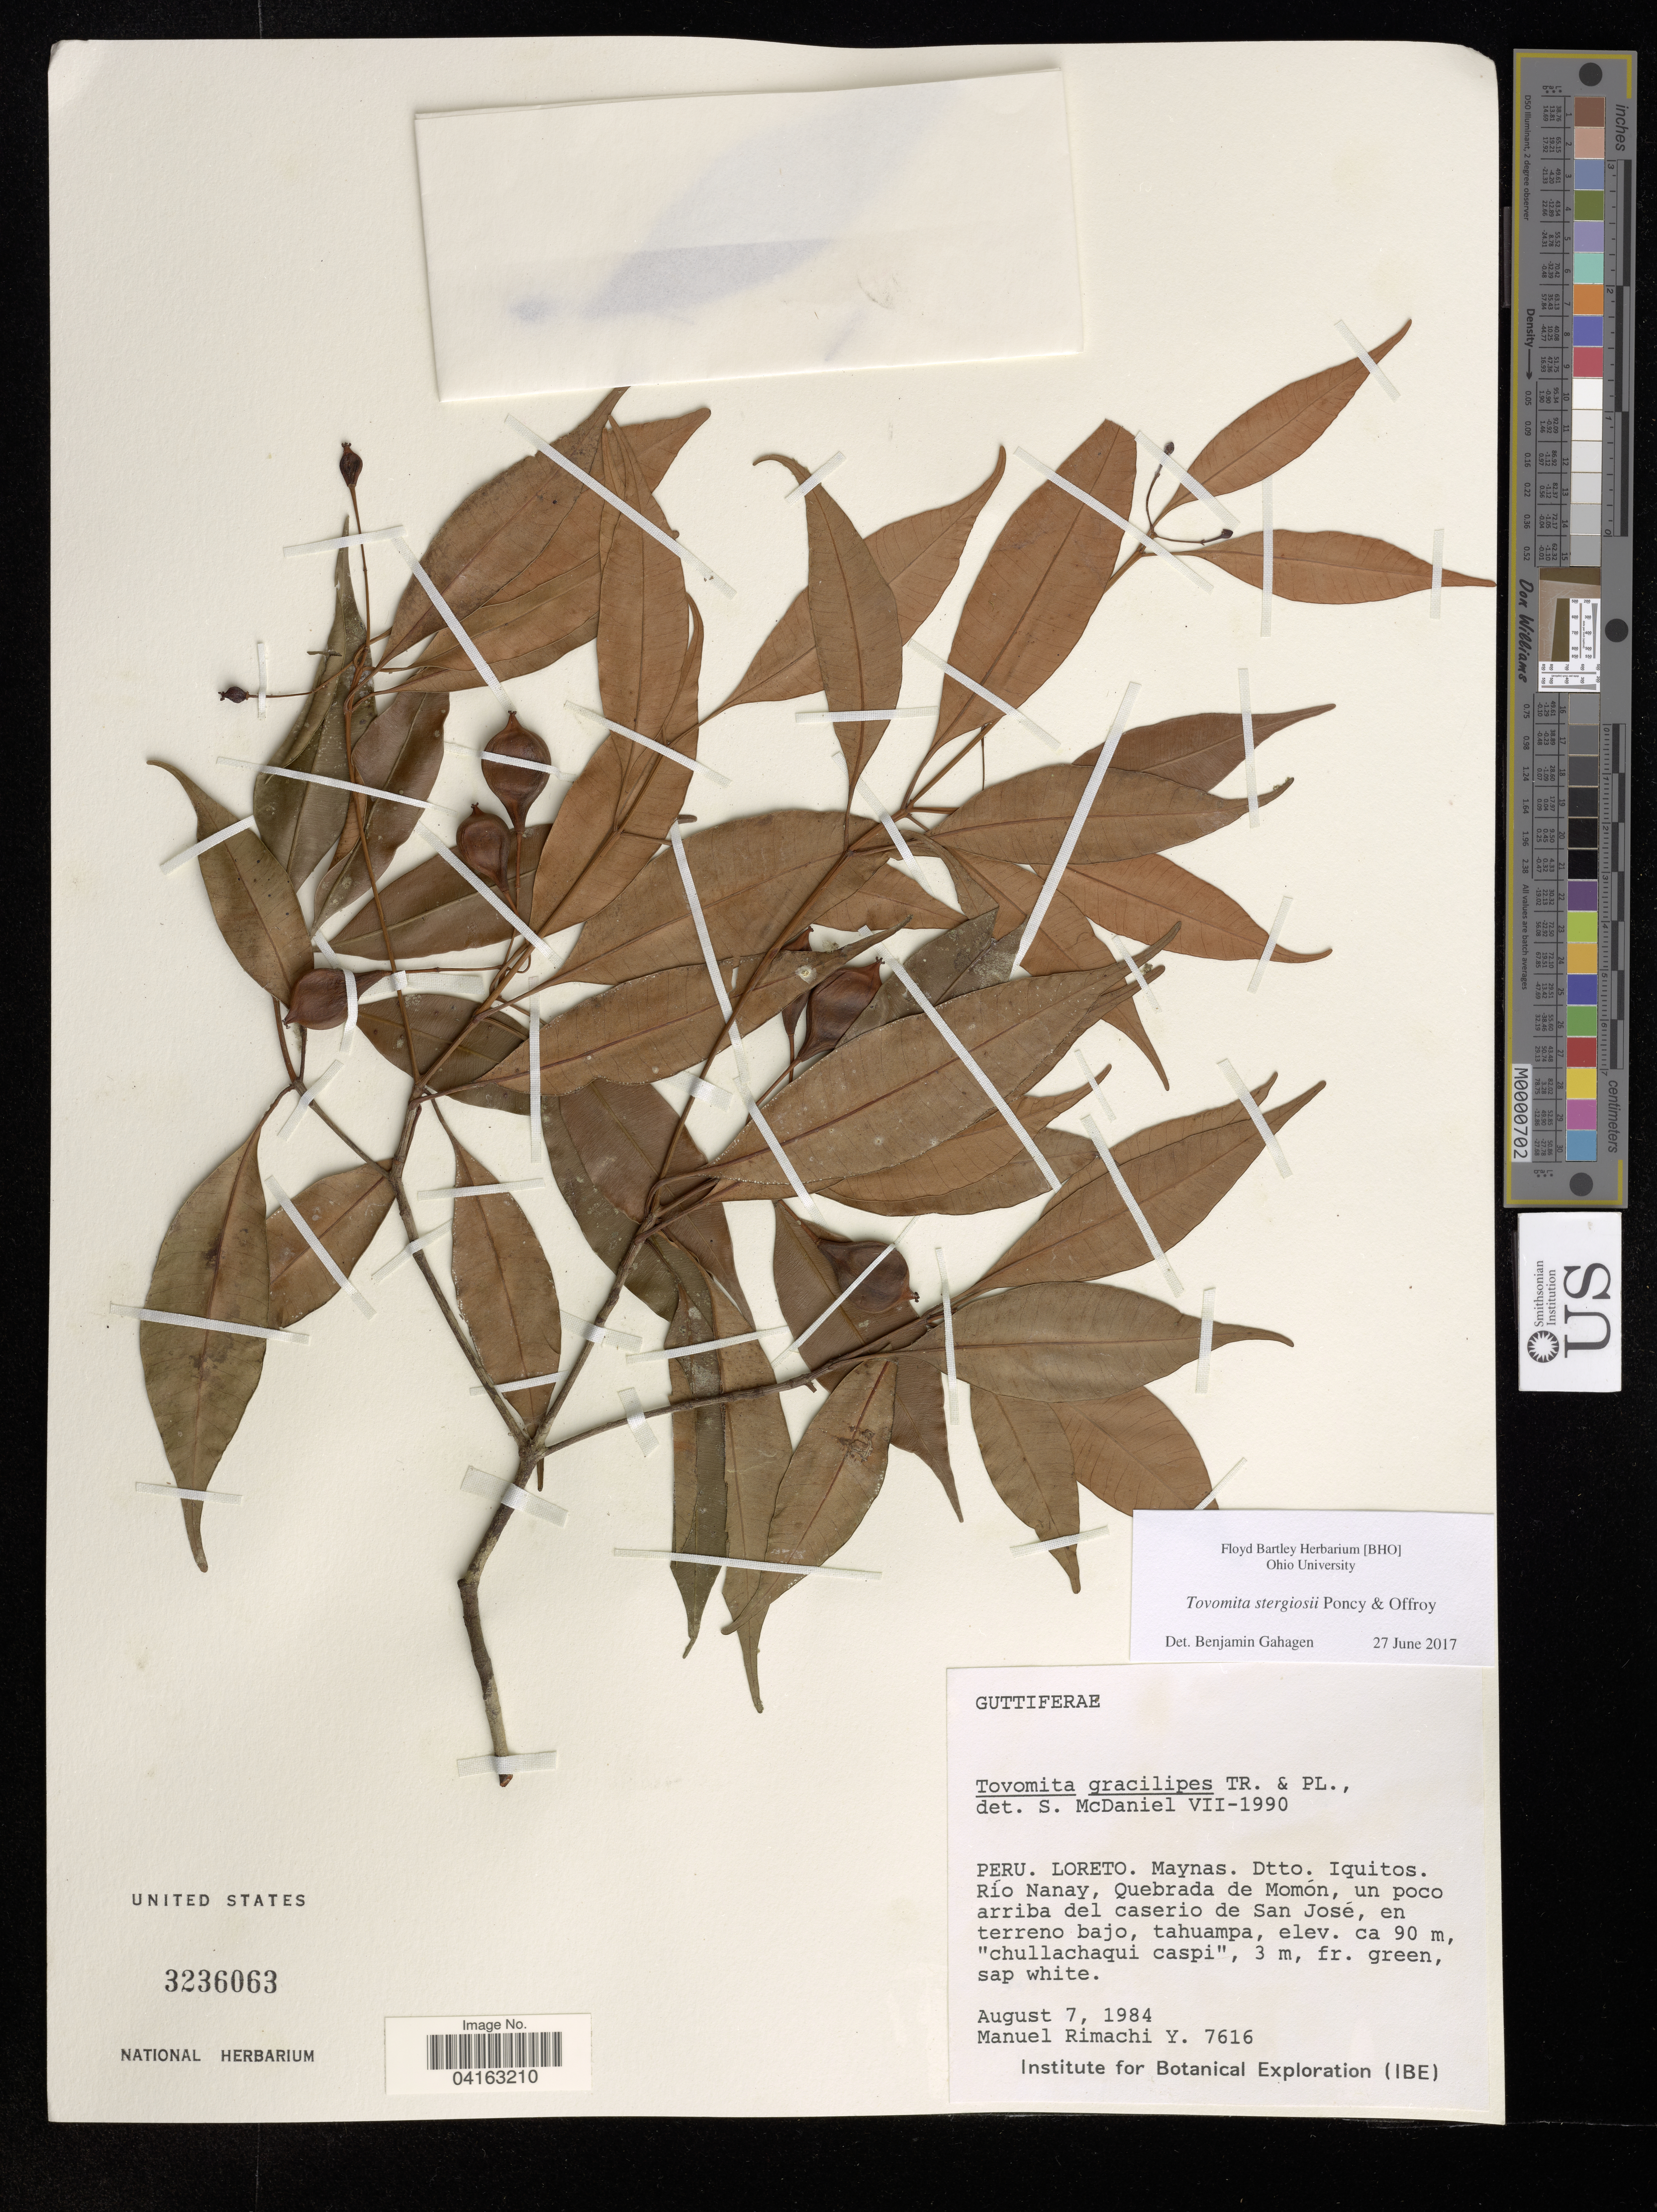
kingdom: Plantae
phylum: Tracheophyta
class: Magnoliopsida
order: Malpighiales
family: Clusiaceae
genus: Tovomita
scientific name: Tovomita stergiosii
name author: Cuello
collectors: M. Rimachi Y.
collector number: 7616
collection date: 1984-08-07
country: Peru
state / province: Loreto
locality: Maynas. Dtto. Iquitos. Río Nanay, Quebrada de Momón, un poco arriba del caserio de San José.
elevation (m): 90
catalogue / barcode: US 3236063